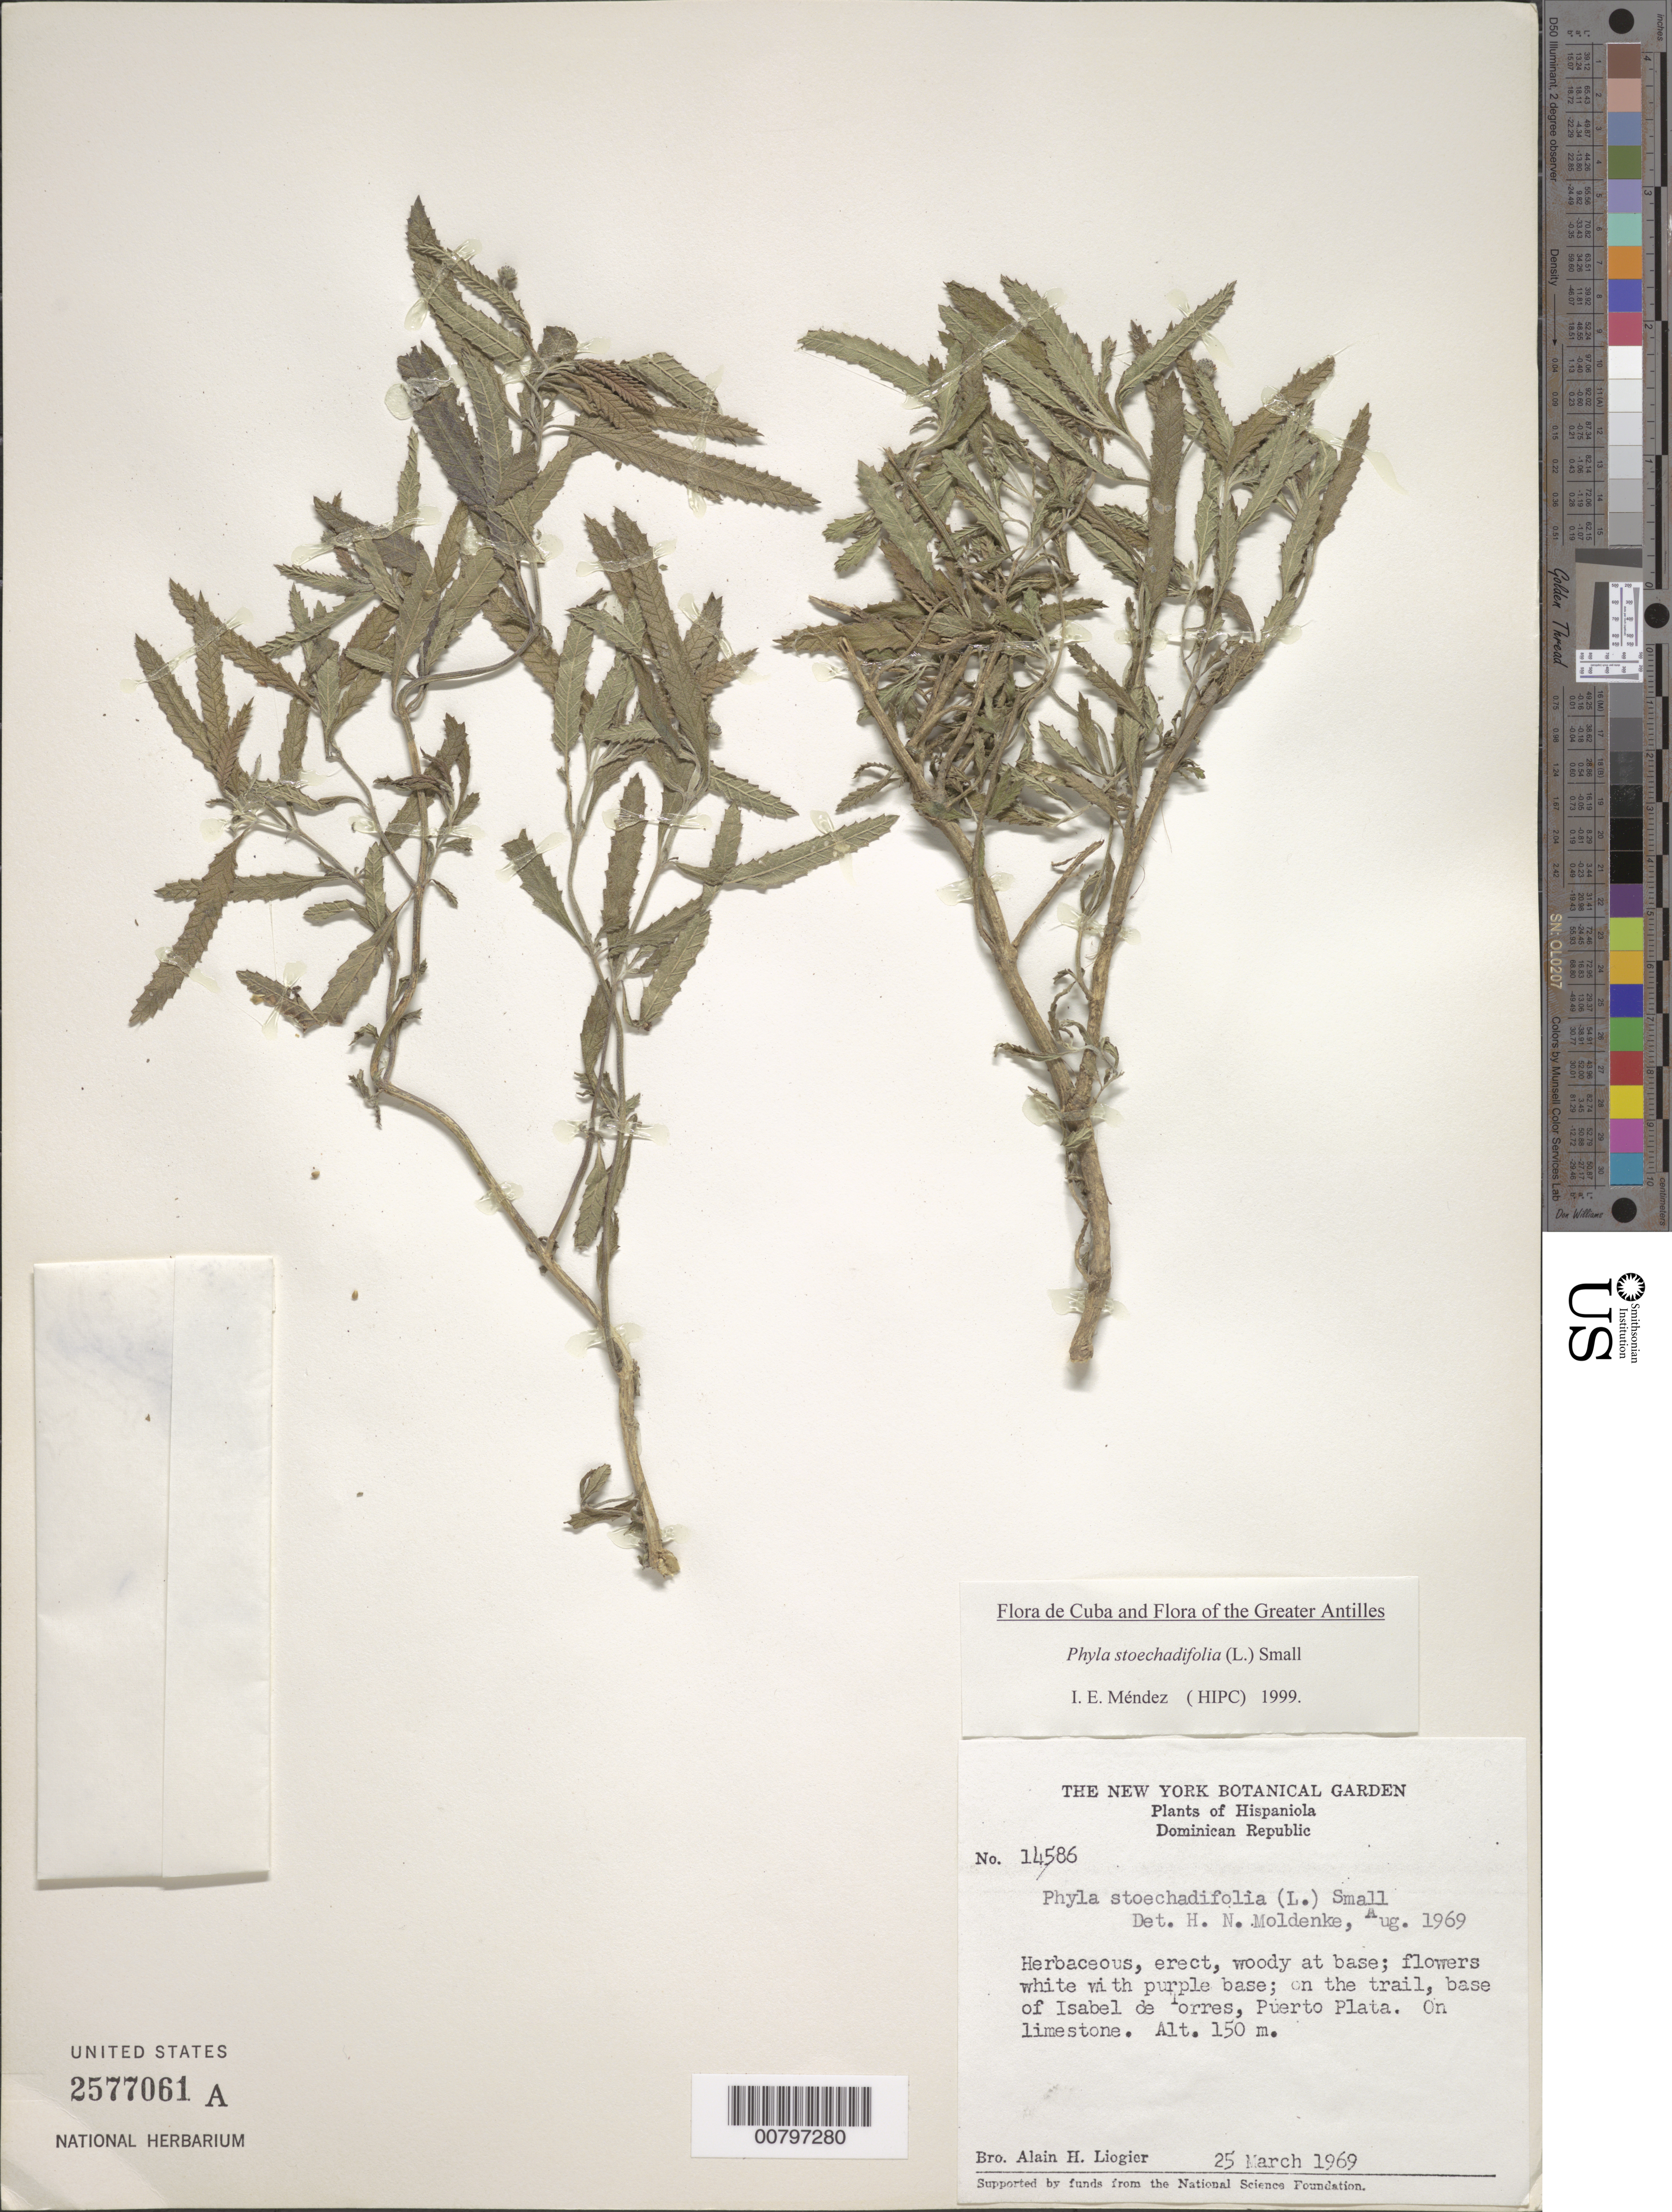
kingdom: Plantae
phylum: Tracheophyta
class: Magnoliopsida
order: Lamiales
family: Verbenaceae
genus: Phyla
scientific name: Phyla stoechadifolia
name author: (L.) Small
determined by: Méndez, Isidro E., (HIPC)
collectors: A. H. Liogier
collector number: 14586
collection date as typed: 25 Mar 1969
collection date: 1969-03-25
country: Dominican Republic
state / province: Puerto Plata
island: Hispaniola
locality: Base of Isabel de Torres,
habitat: On limestone on trail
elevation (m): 150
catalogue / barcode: US 2577061